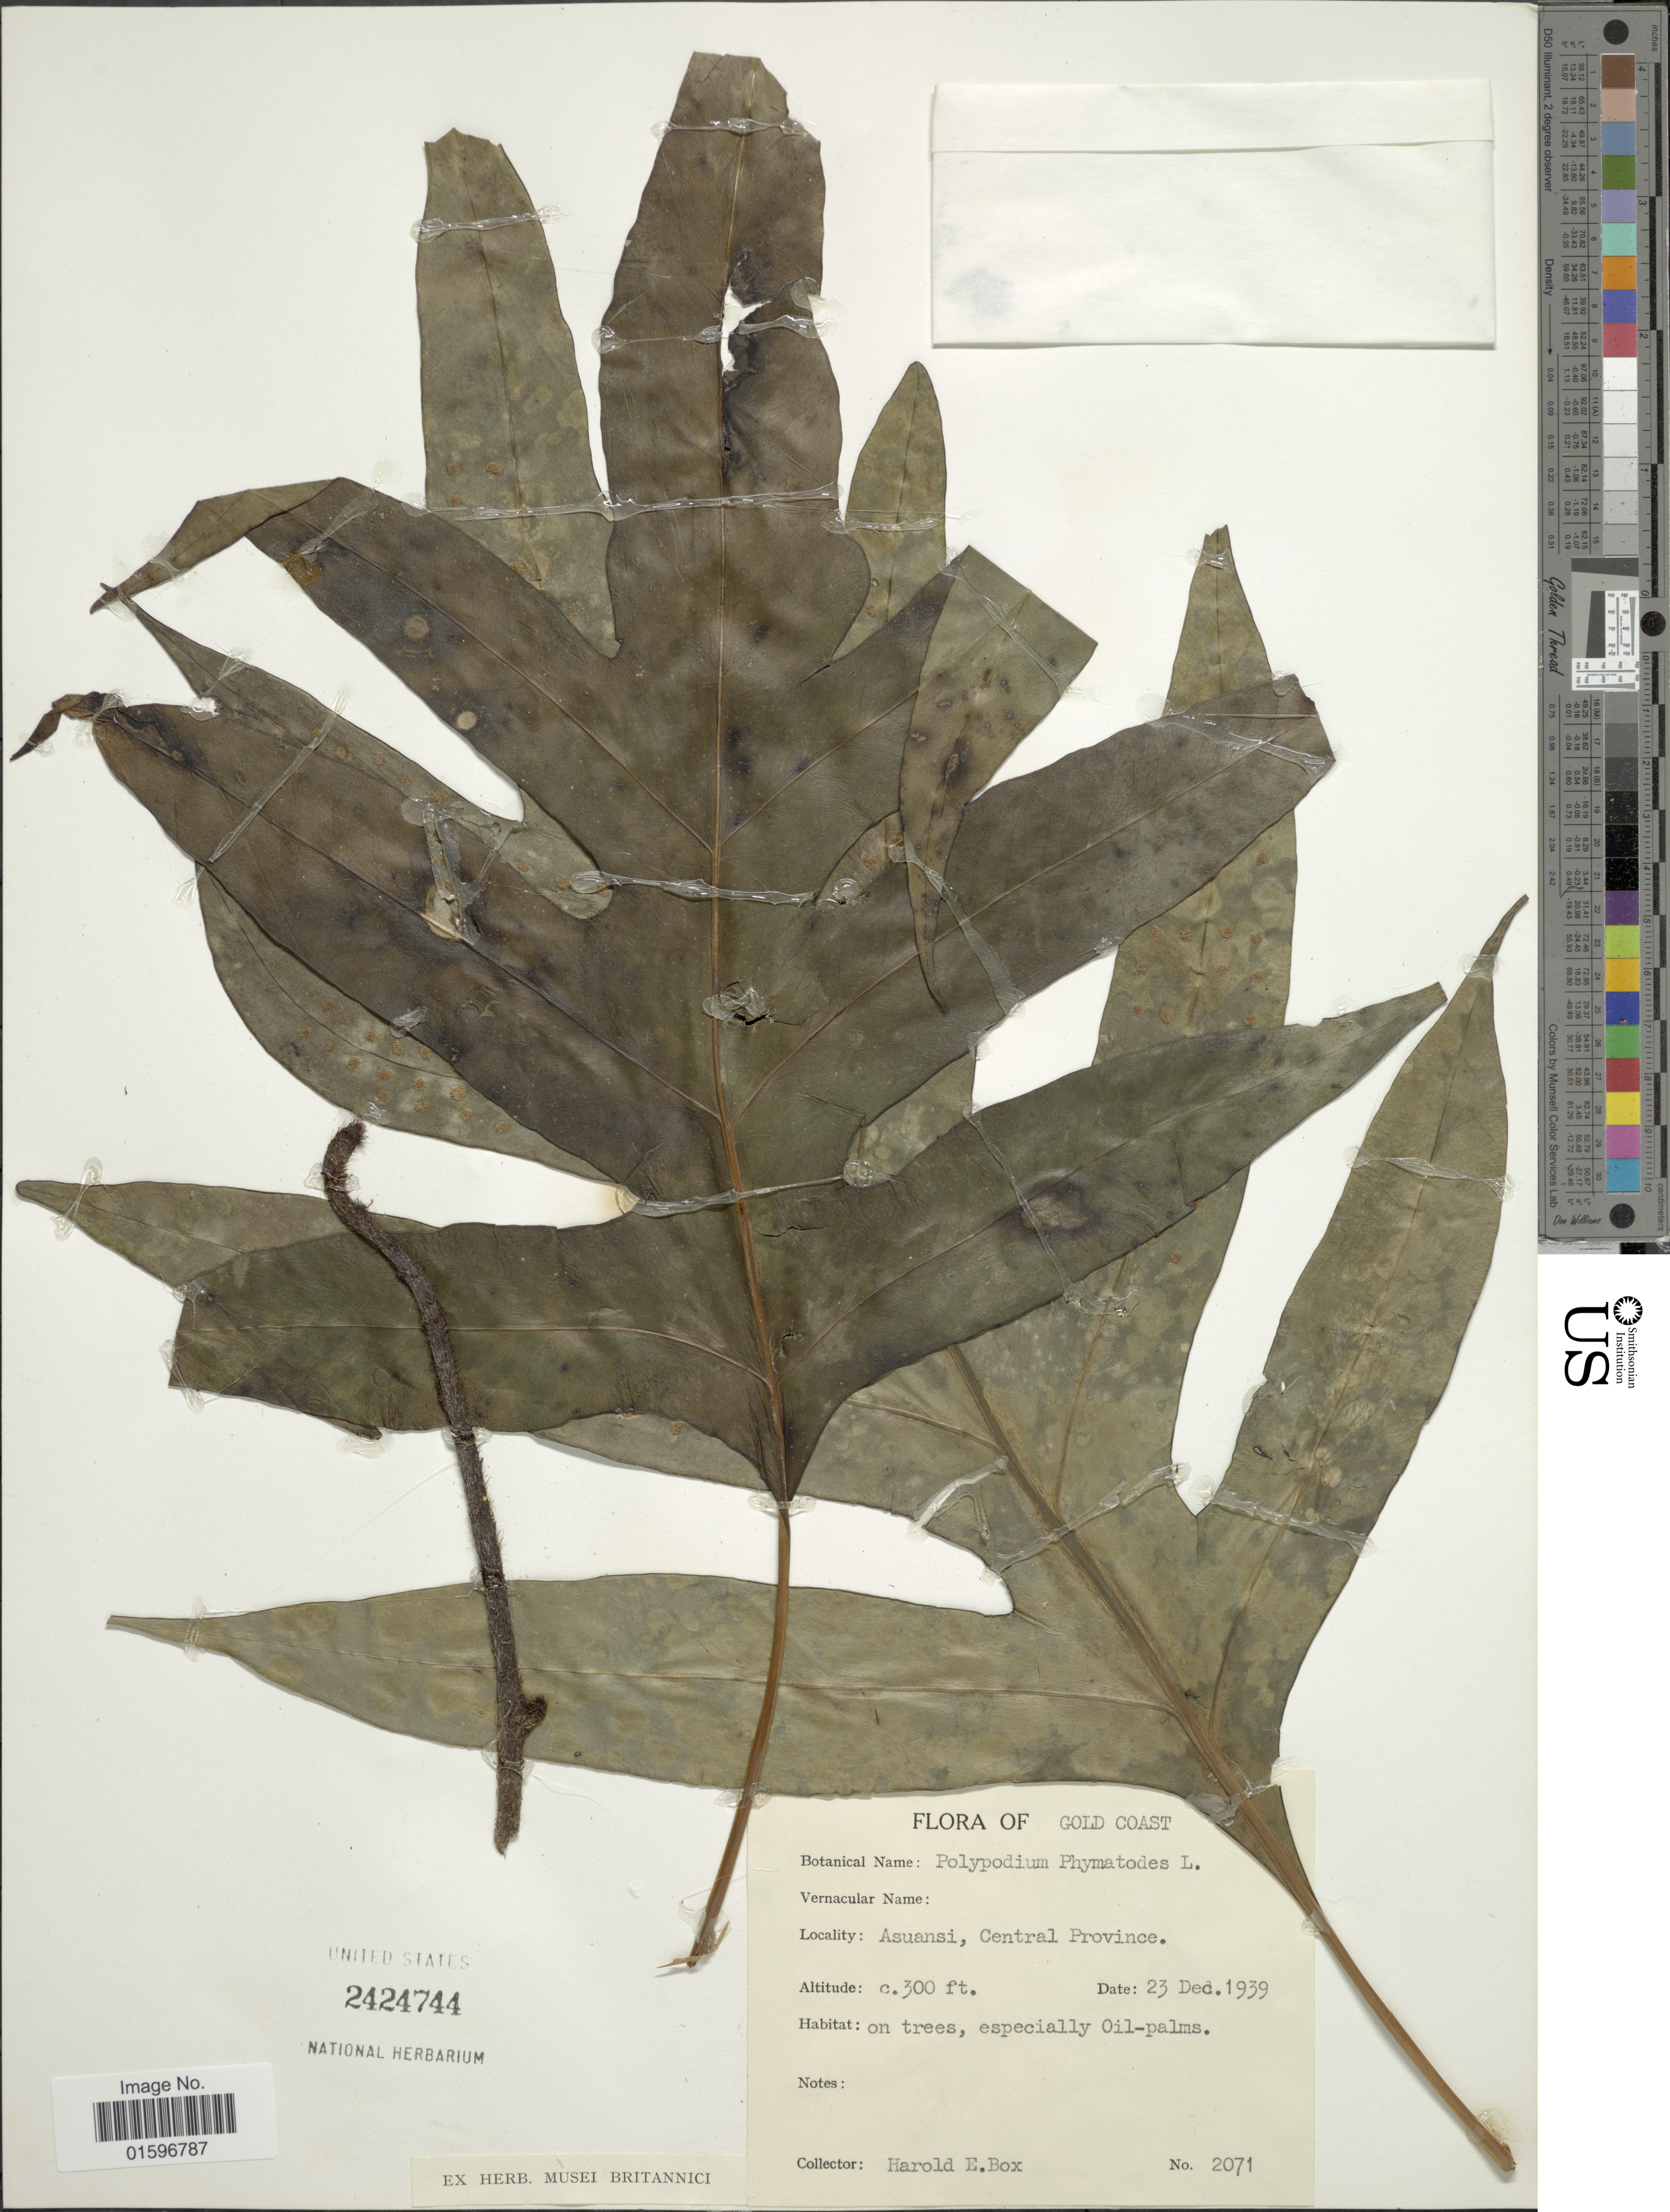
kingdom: Plantae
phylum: Tracheophyta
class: Polypodiopsida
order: Polypodiales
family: Polypodiaceae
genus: Polypodium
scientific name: Polypodium scolopendria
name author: Burm. f.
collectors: H. E. Box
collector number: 2071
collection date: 1939-12-23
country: Ghana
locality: Gold Coast, Asuansi, Central Province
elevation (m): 91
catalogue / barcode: US 2424744